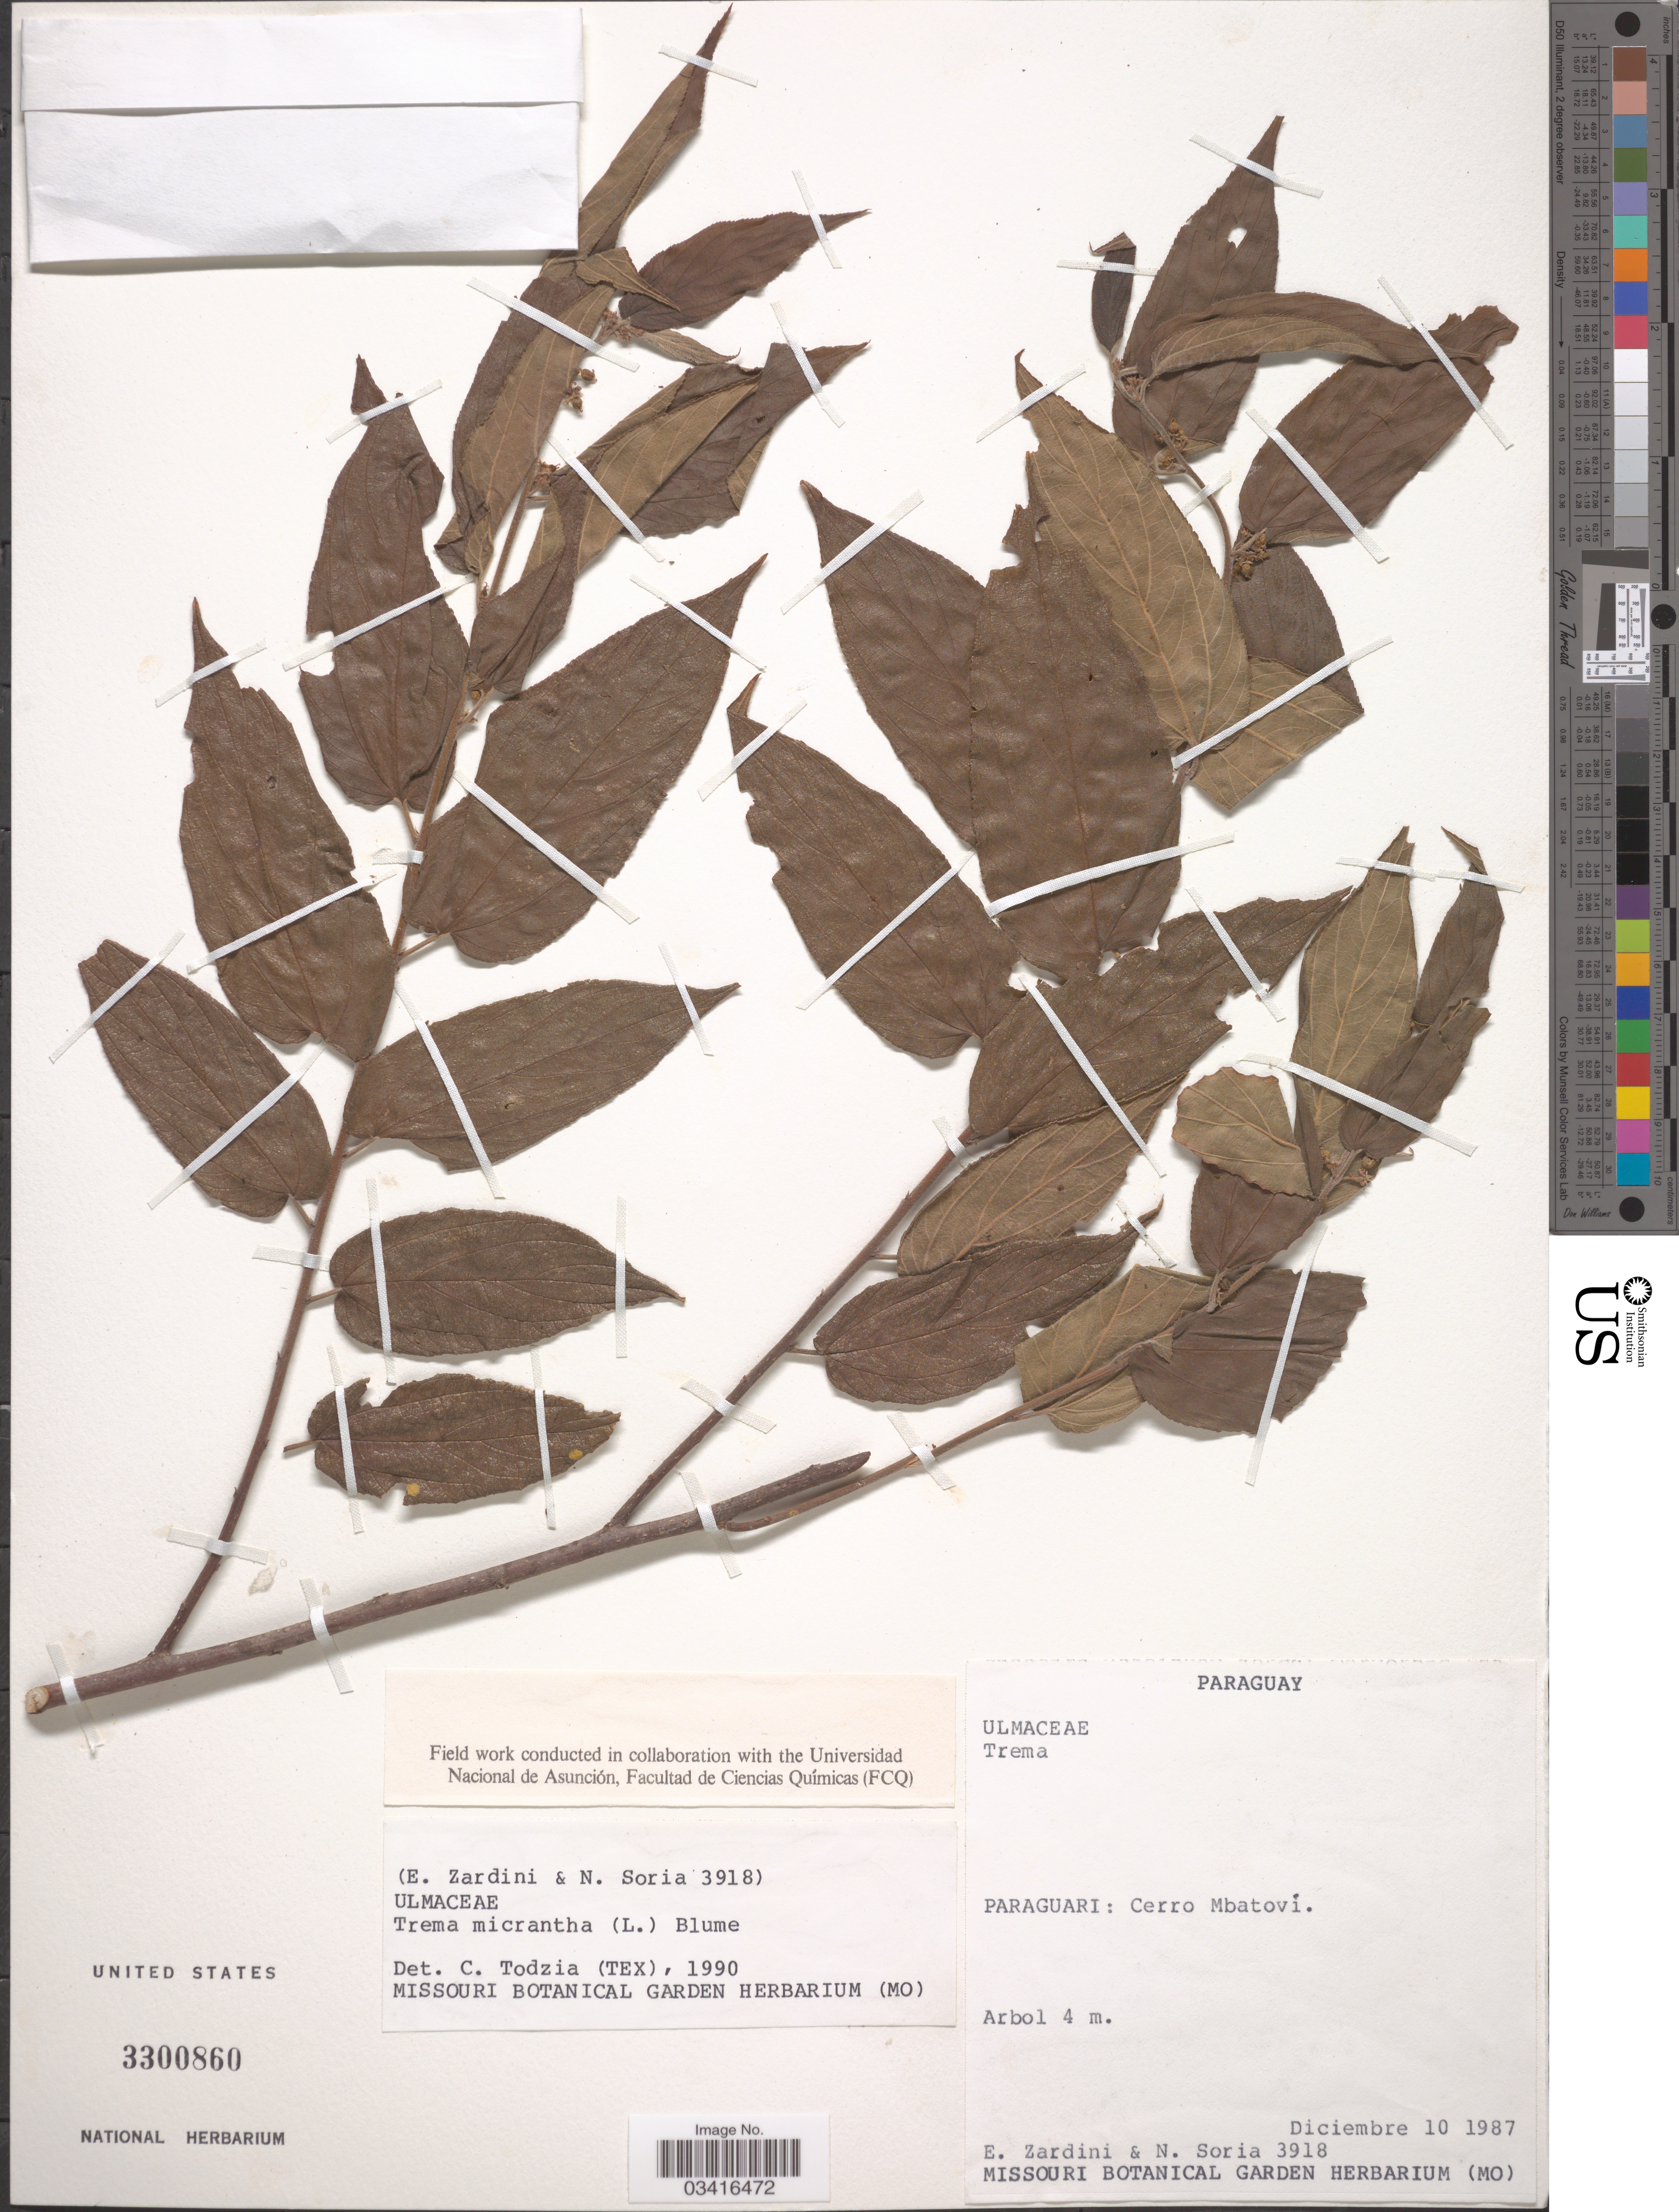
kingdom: Plantae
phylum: Tracheophyta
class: Magnoliopsida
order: Rosales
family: Cannabaceae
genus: Trema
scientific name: Trema micranthum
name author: (L.) Blume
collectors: E. Zardini & N. Soria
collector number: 3918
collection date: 1987-12-10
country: Paraguay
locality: Cerro Mbatoví.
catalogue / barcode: US 3300860